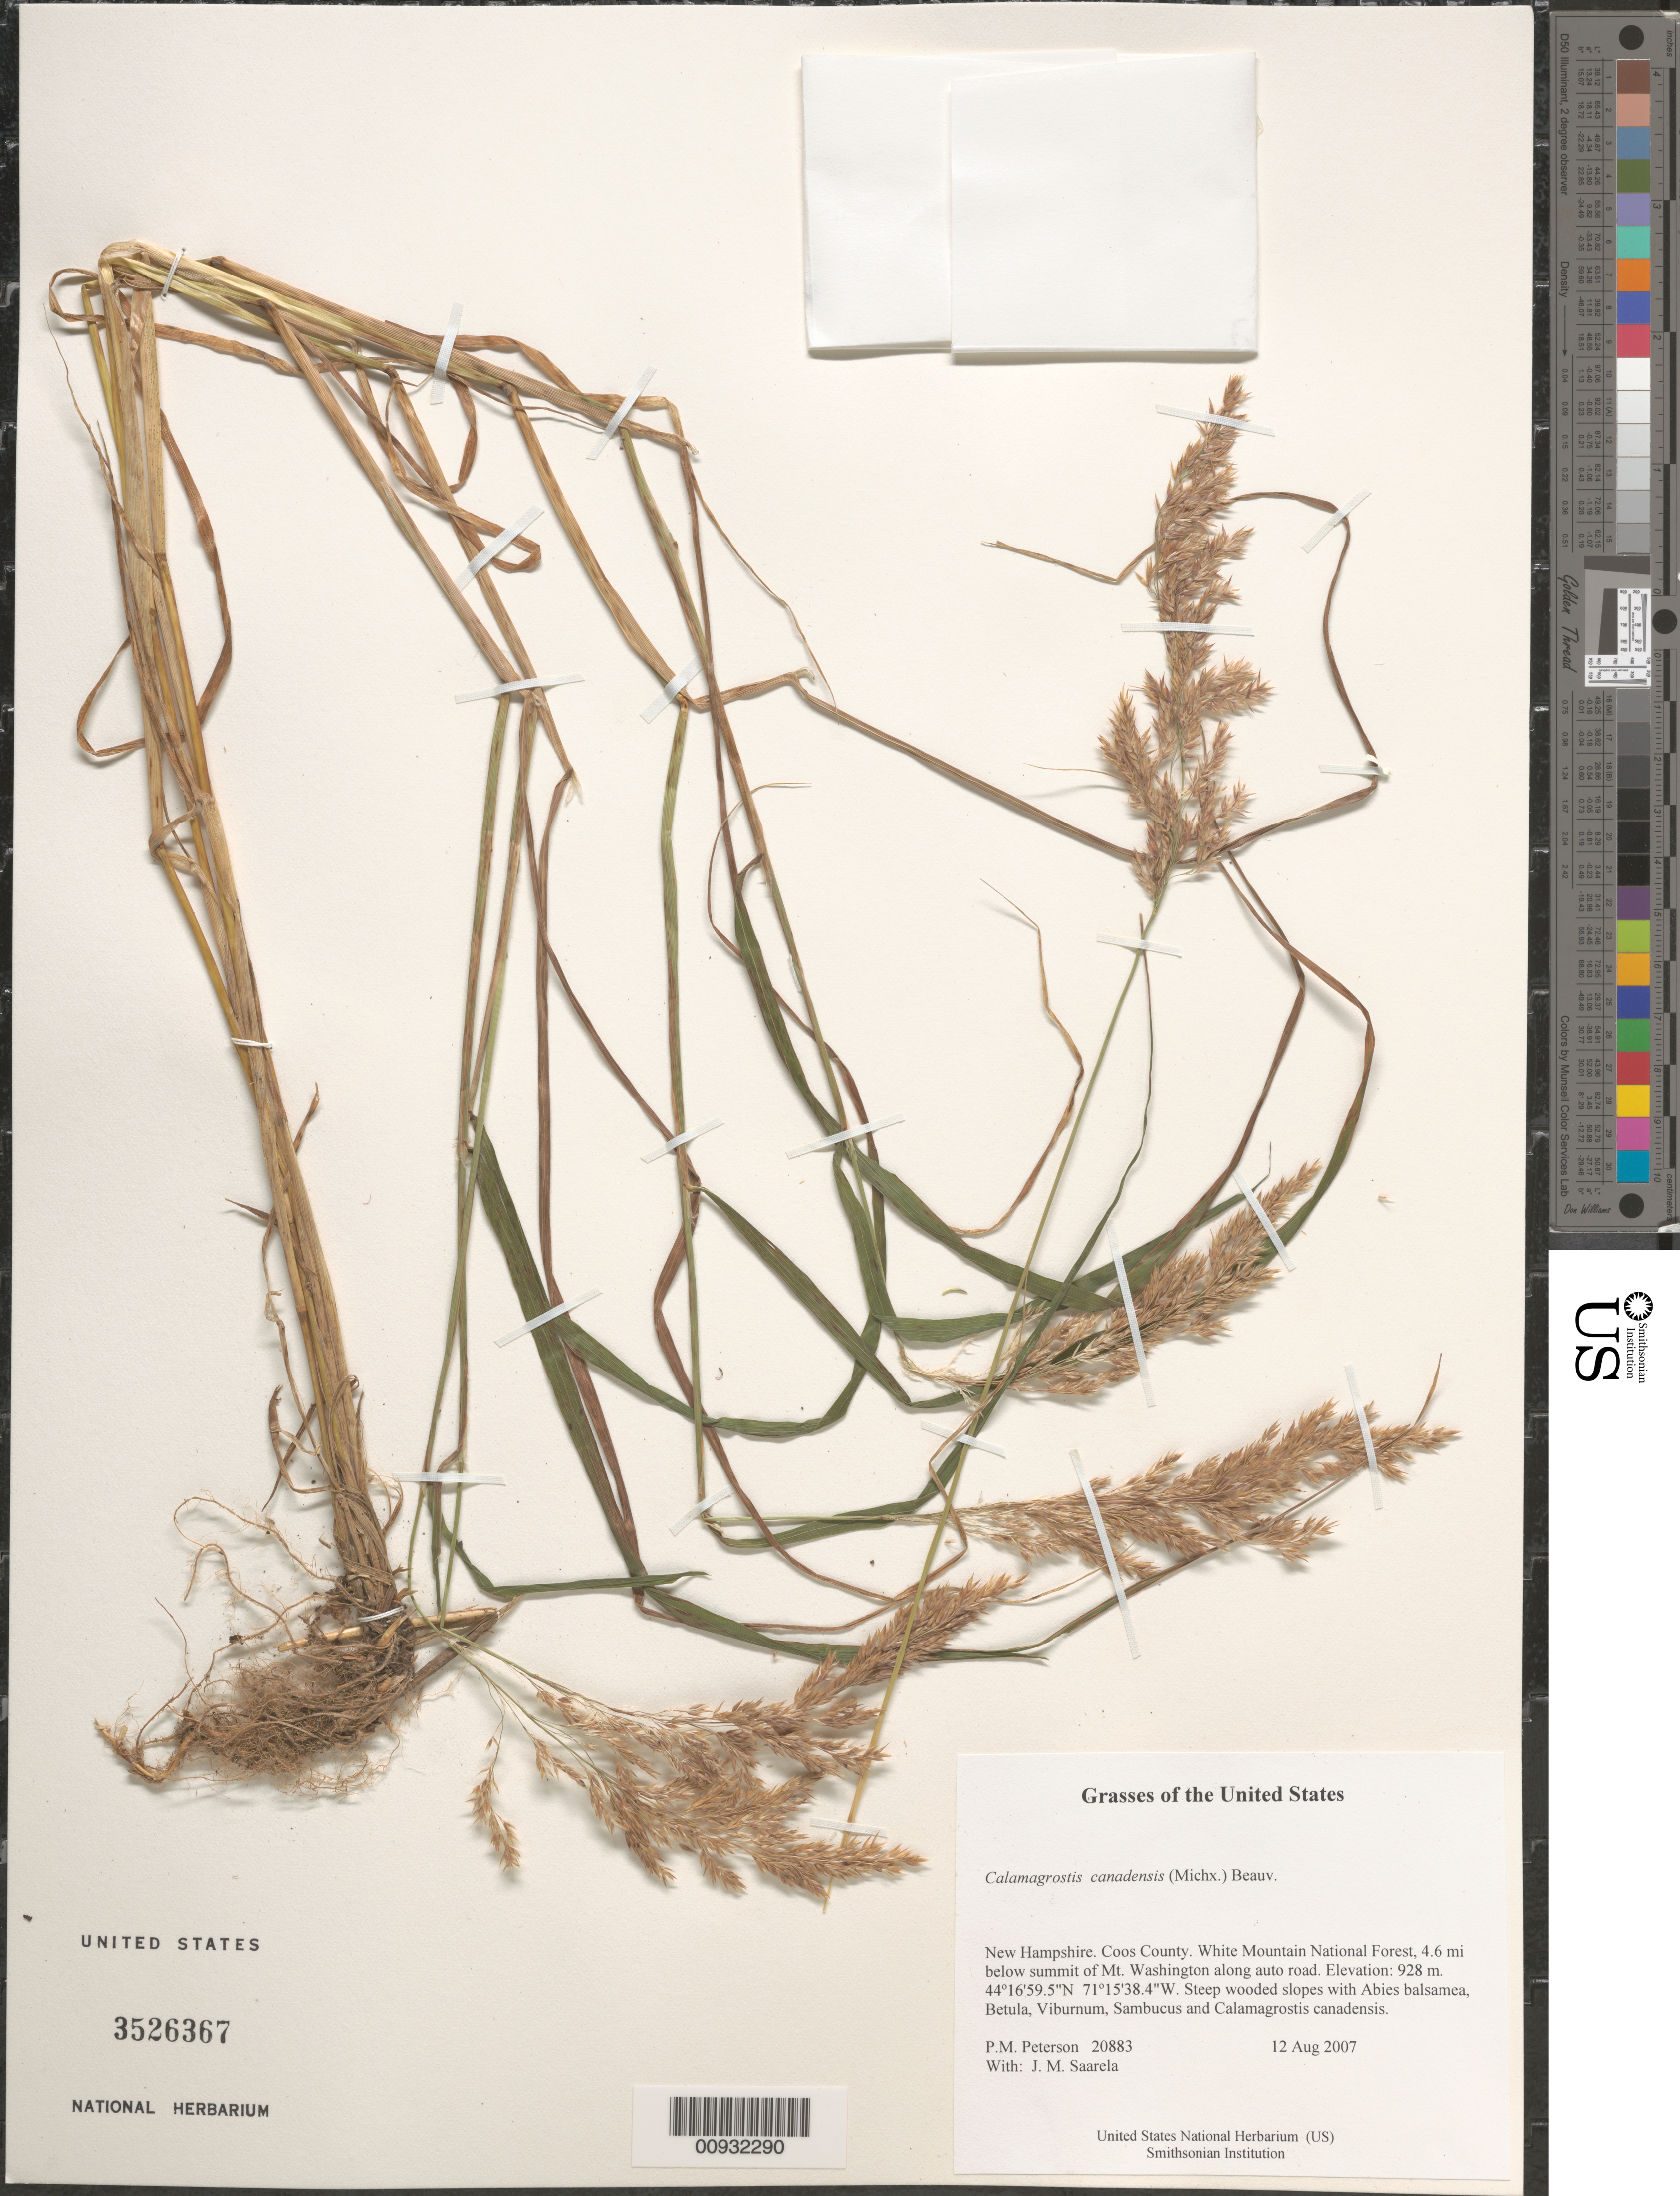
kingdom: Plantae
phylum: Tracheophyta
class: Liliopsida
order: Poales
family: Poaceae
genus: Calamagrostis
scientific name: Calamagrostis canadensis var. langsdorffii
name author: (Link) Inman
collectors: P. M. Peterson & J. Saarela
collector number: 20883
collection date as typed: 12 Aug 2007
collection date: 2007-08-12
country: United States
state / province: New Hampshire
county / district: Coos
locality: White Mountain National Forest, 4.6 mi below summit of Mt. Washington along auto road.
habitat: Steep wooded slopes with Abies balsamea, Betula, Viburnum, Sambucus and Calamagrostis canadensis.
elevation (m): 928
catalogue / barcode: US 3526367